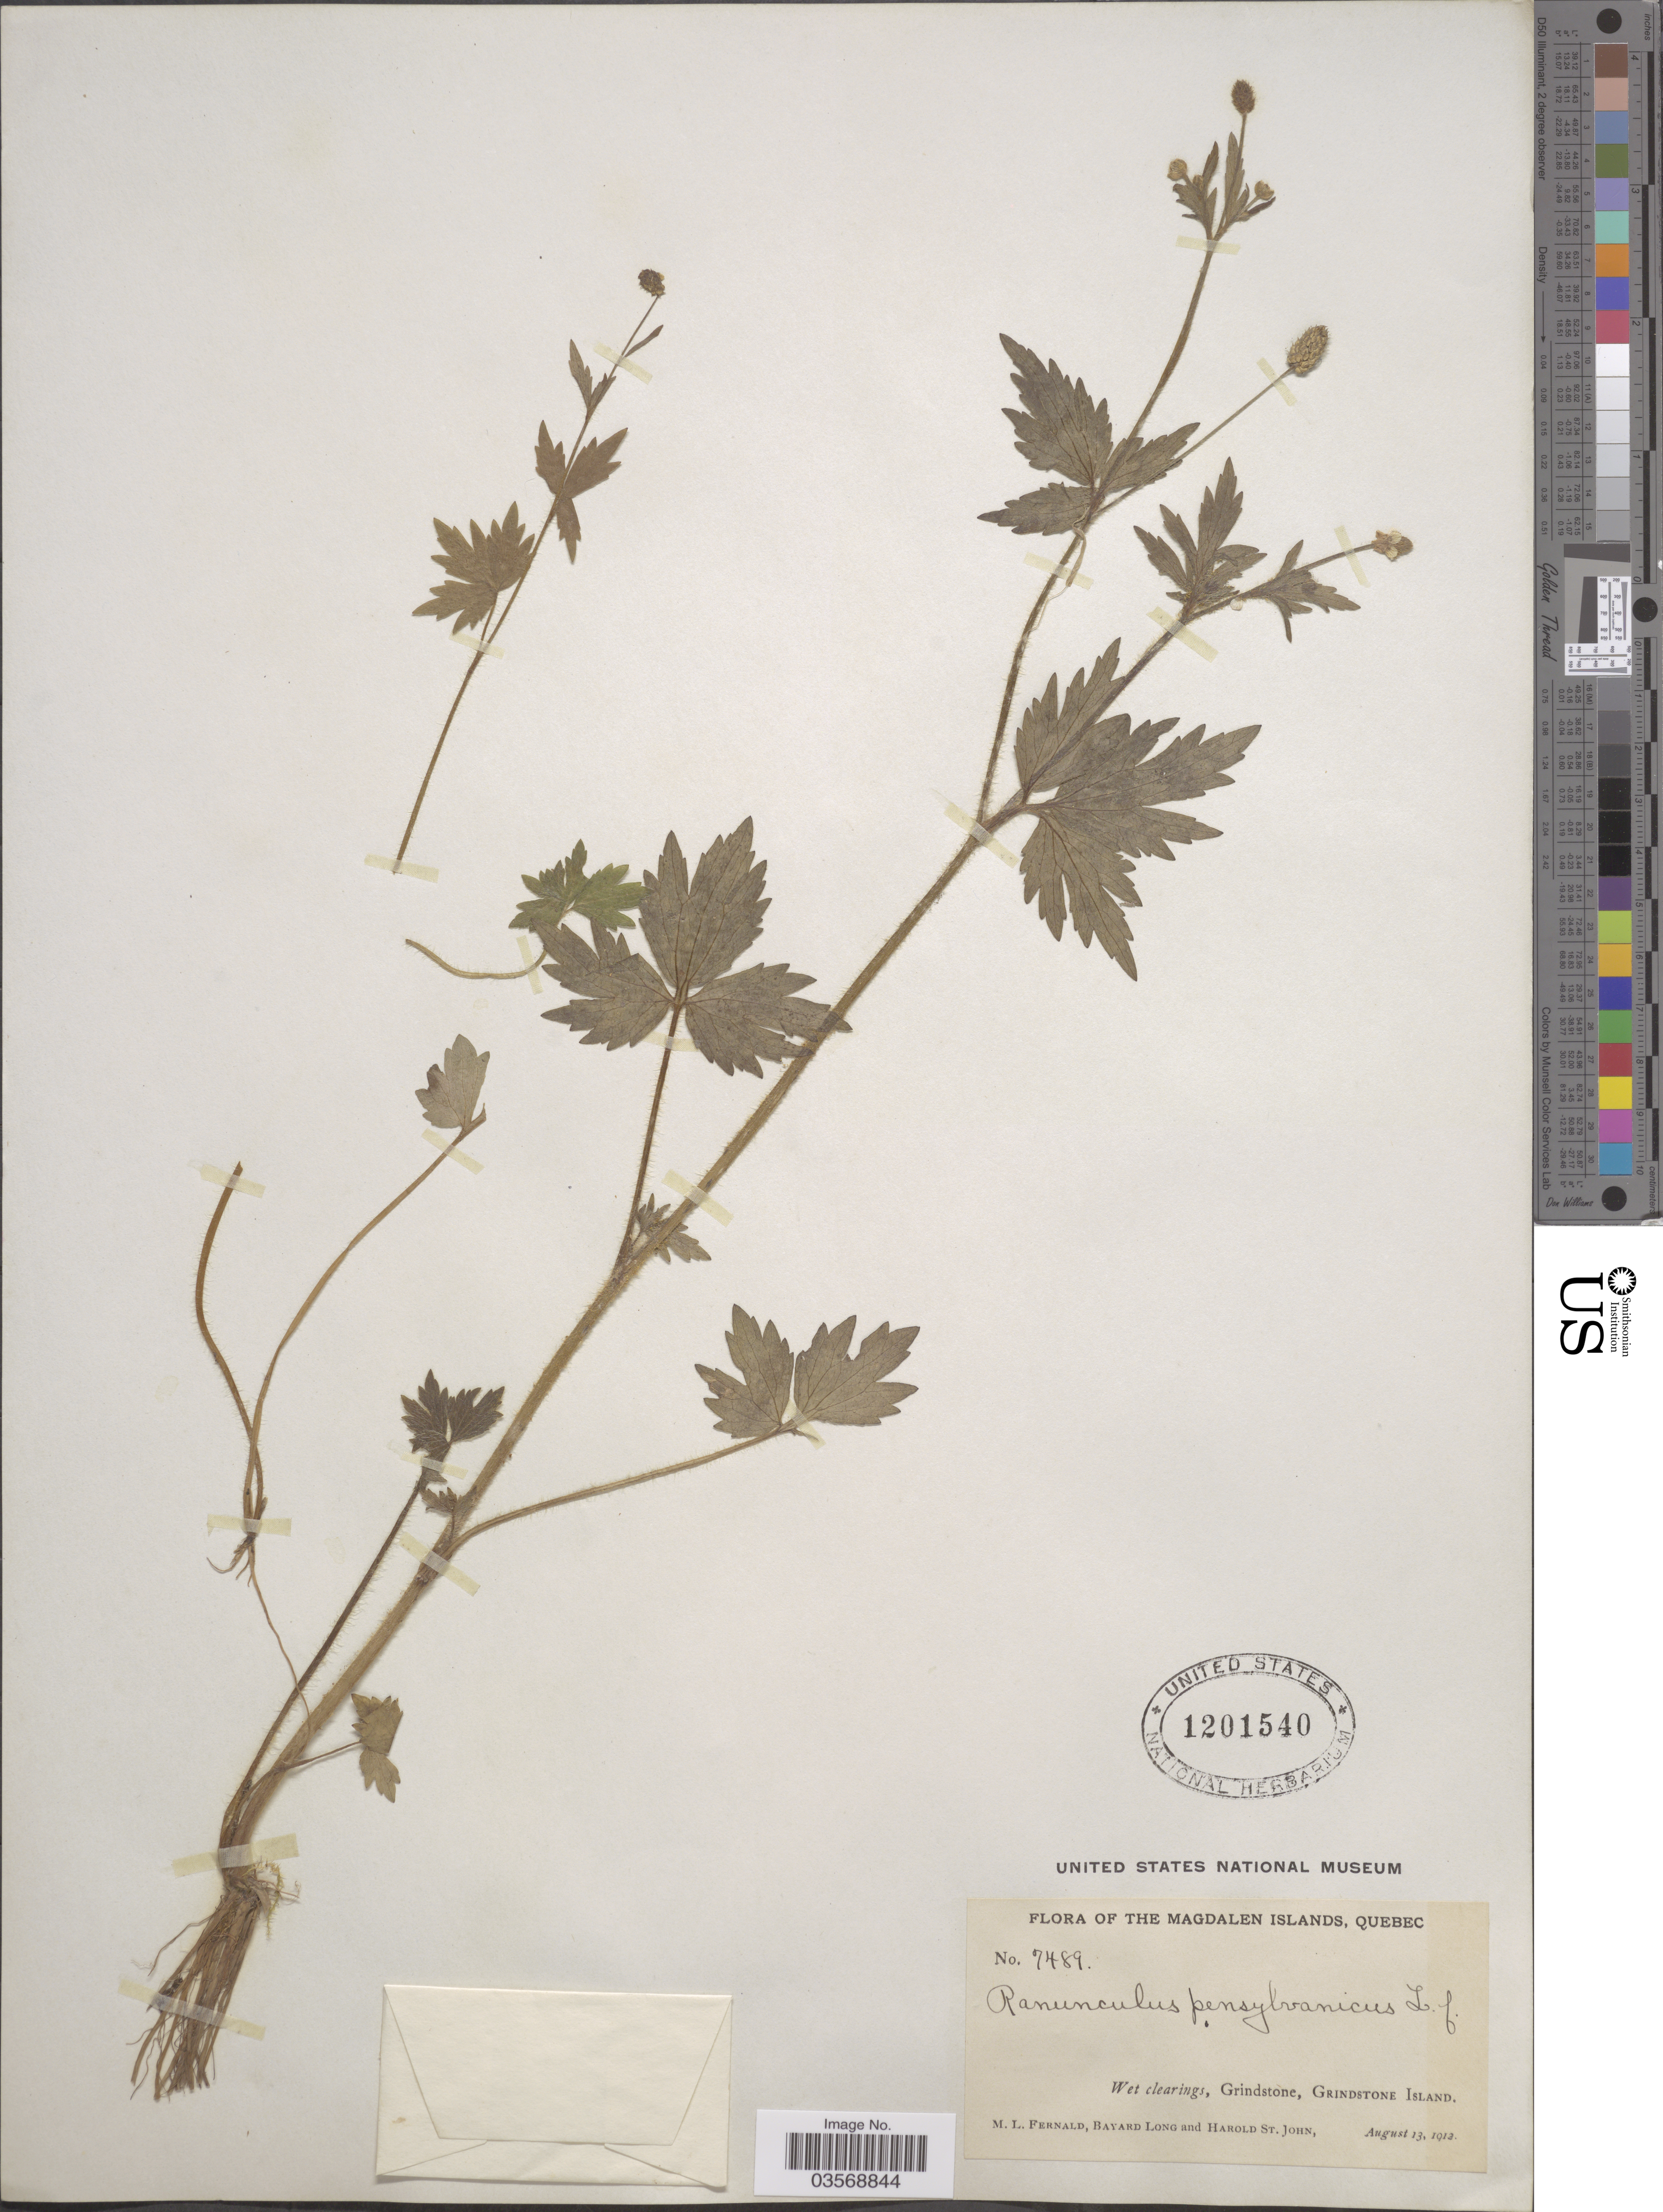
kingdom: Plantae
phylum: Tracheophyta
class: Magnoliopsida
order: Ranunculales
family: Ranunculaceae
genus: Ranunculus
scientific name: Ranunculus pensylvanicus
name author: L. f.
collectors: M. L. Fernald, B. Long & H. St. John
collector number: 7489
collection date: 1912-08-13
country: Canada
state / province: Quebec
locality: The Magdalen Islands. Grindstone, Grindstone Island.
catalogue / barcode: US 1201540